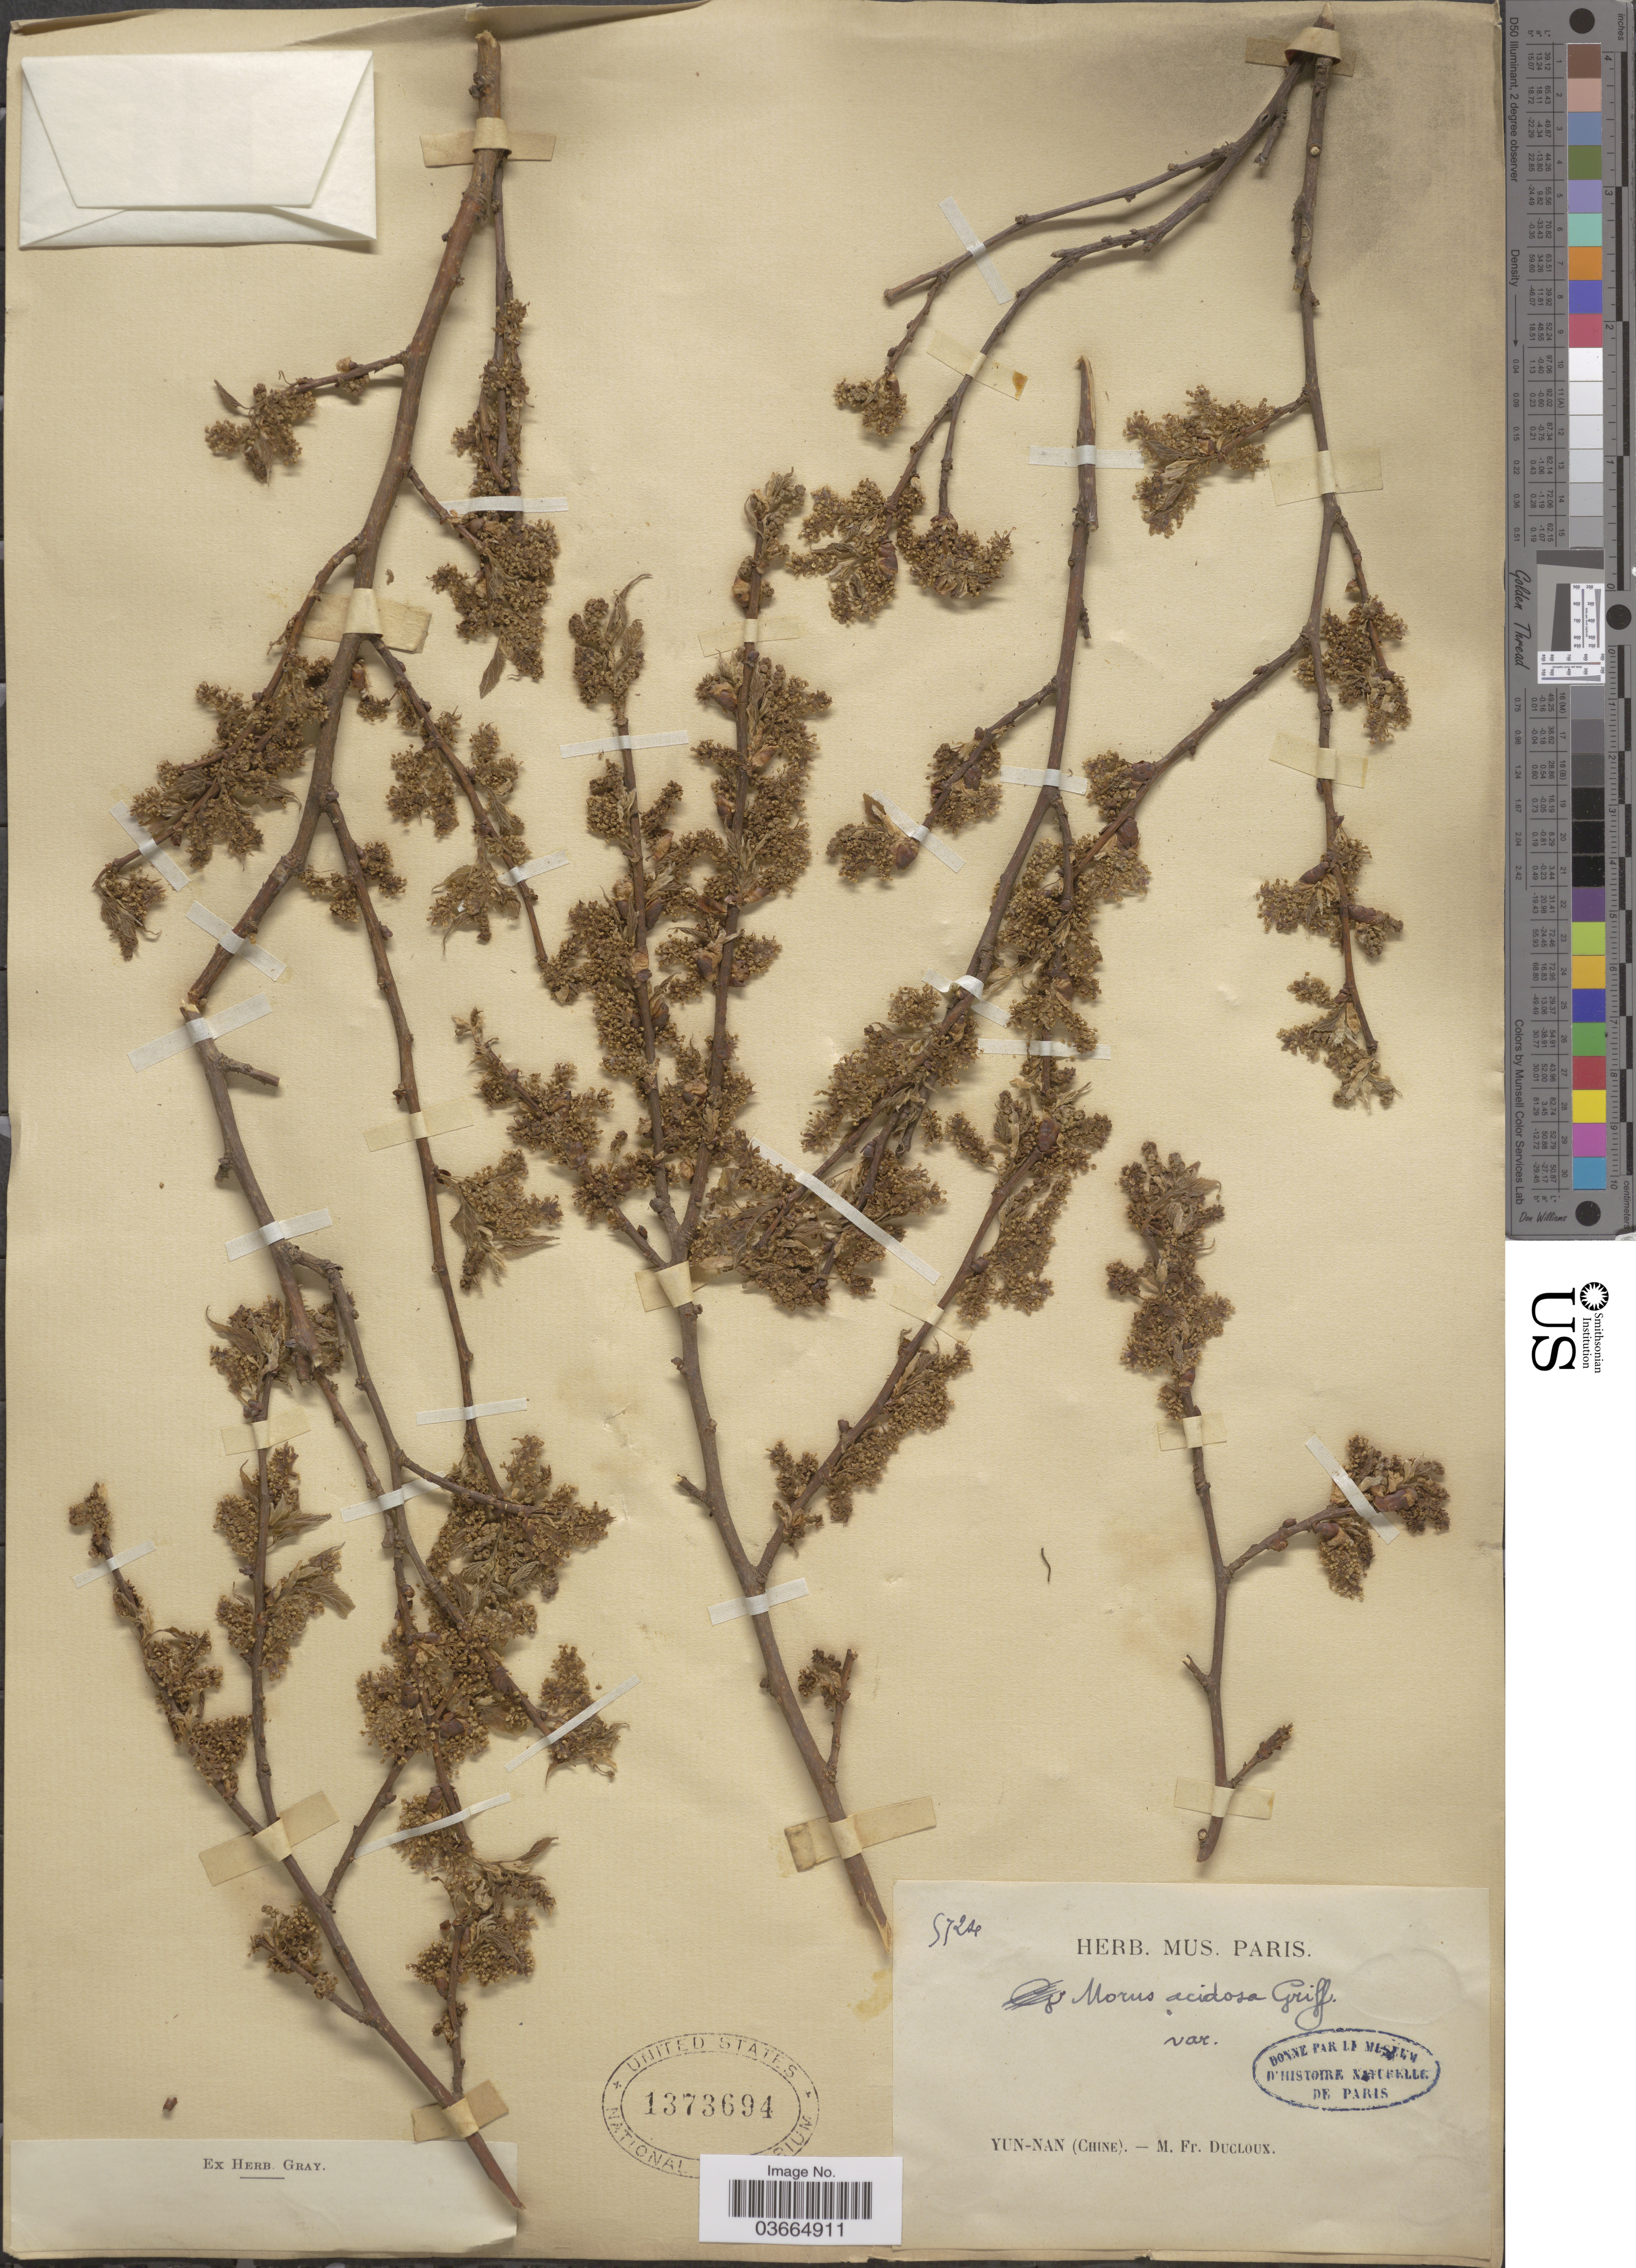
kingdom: Plantae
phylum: Tracheophyta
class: Magnoliopsida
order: Rosales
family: Moraceae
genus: Morus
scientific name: Morus acidosa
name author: Griff.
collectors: M. Ducloux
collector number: S724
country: China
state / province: Yunnan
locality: Yun-Nan (Chine).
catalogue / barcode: US 1373694